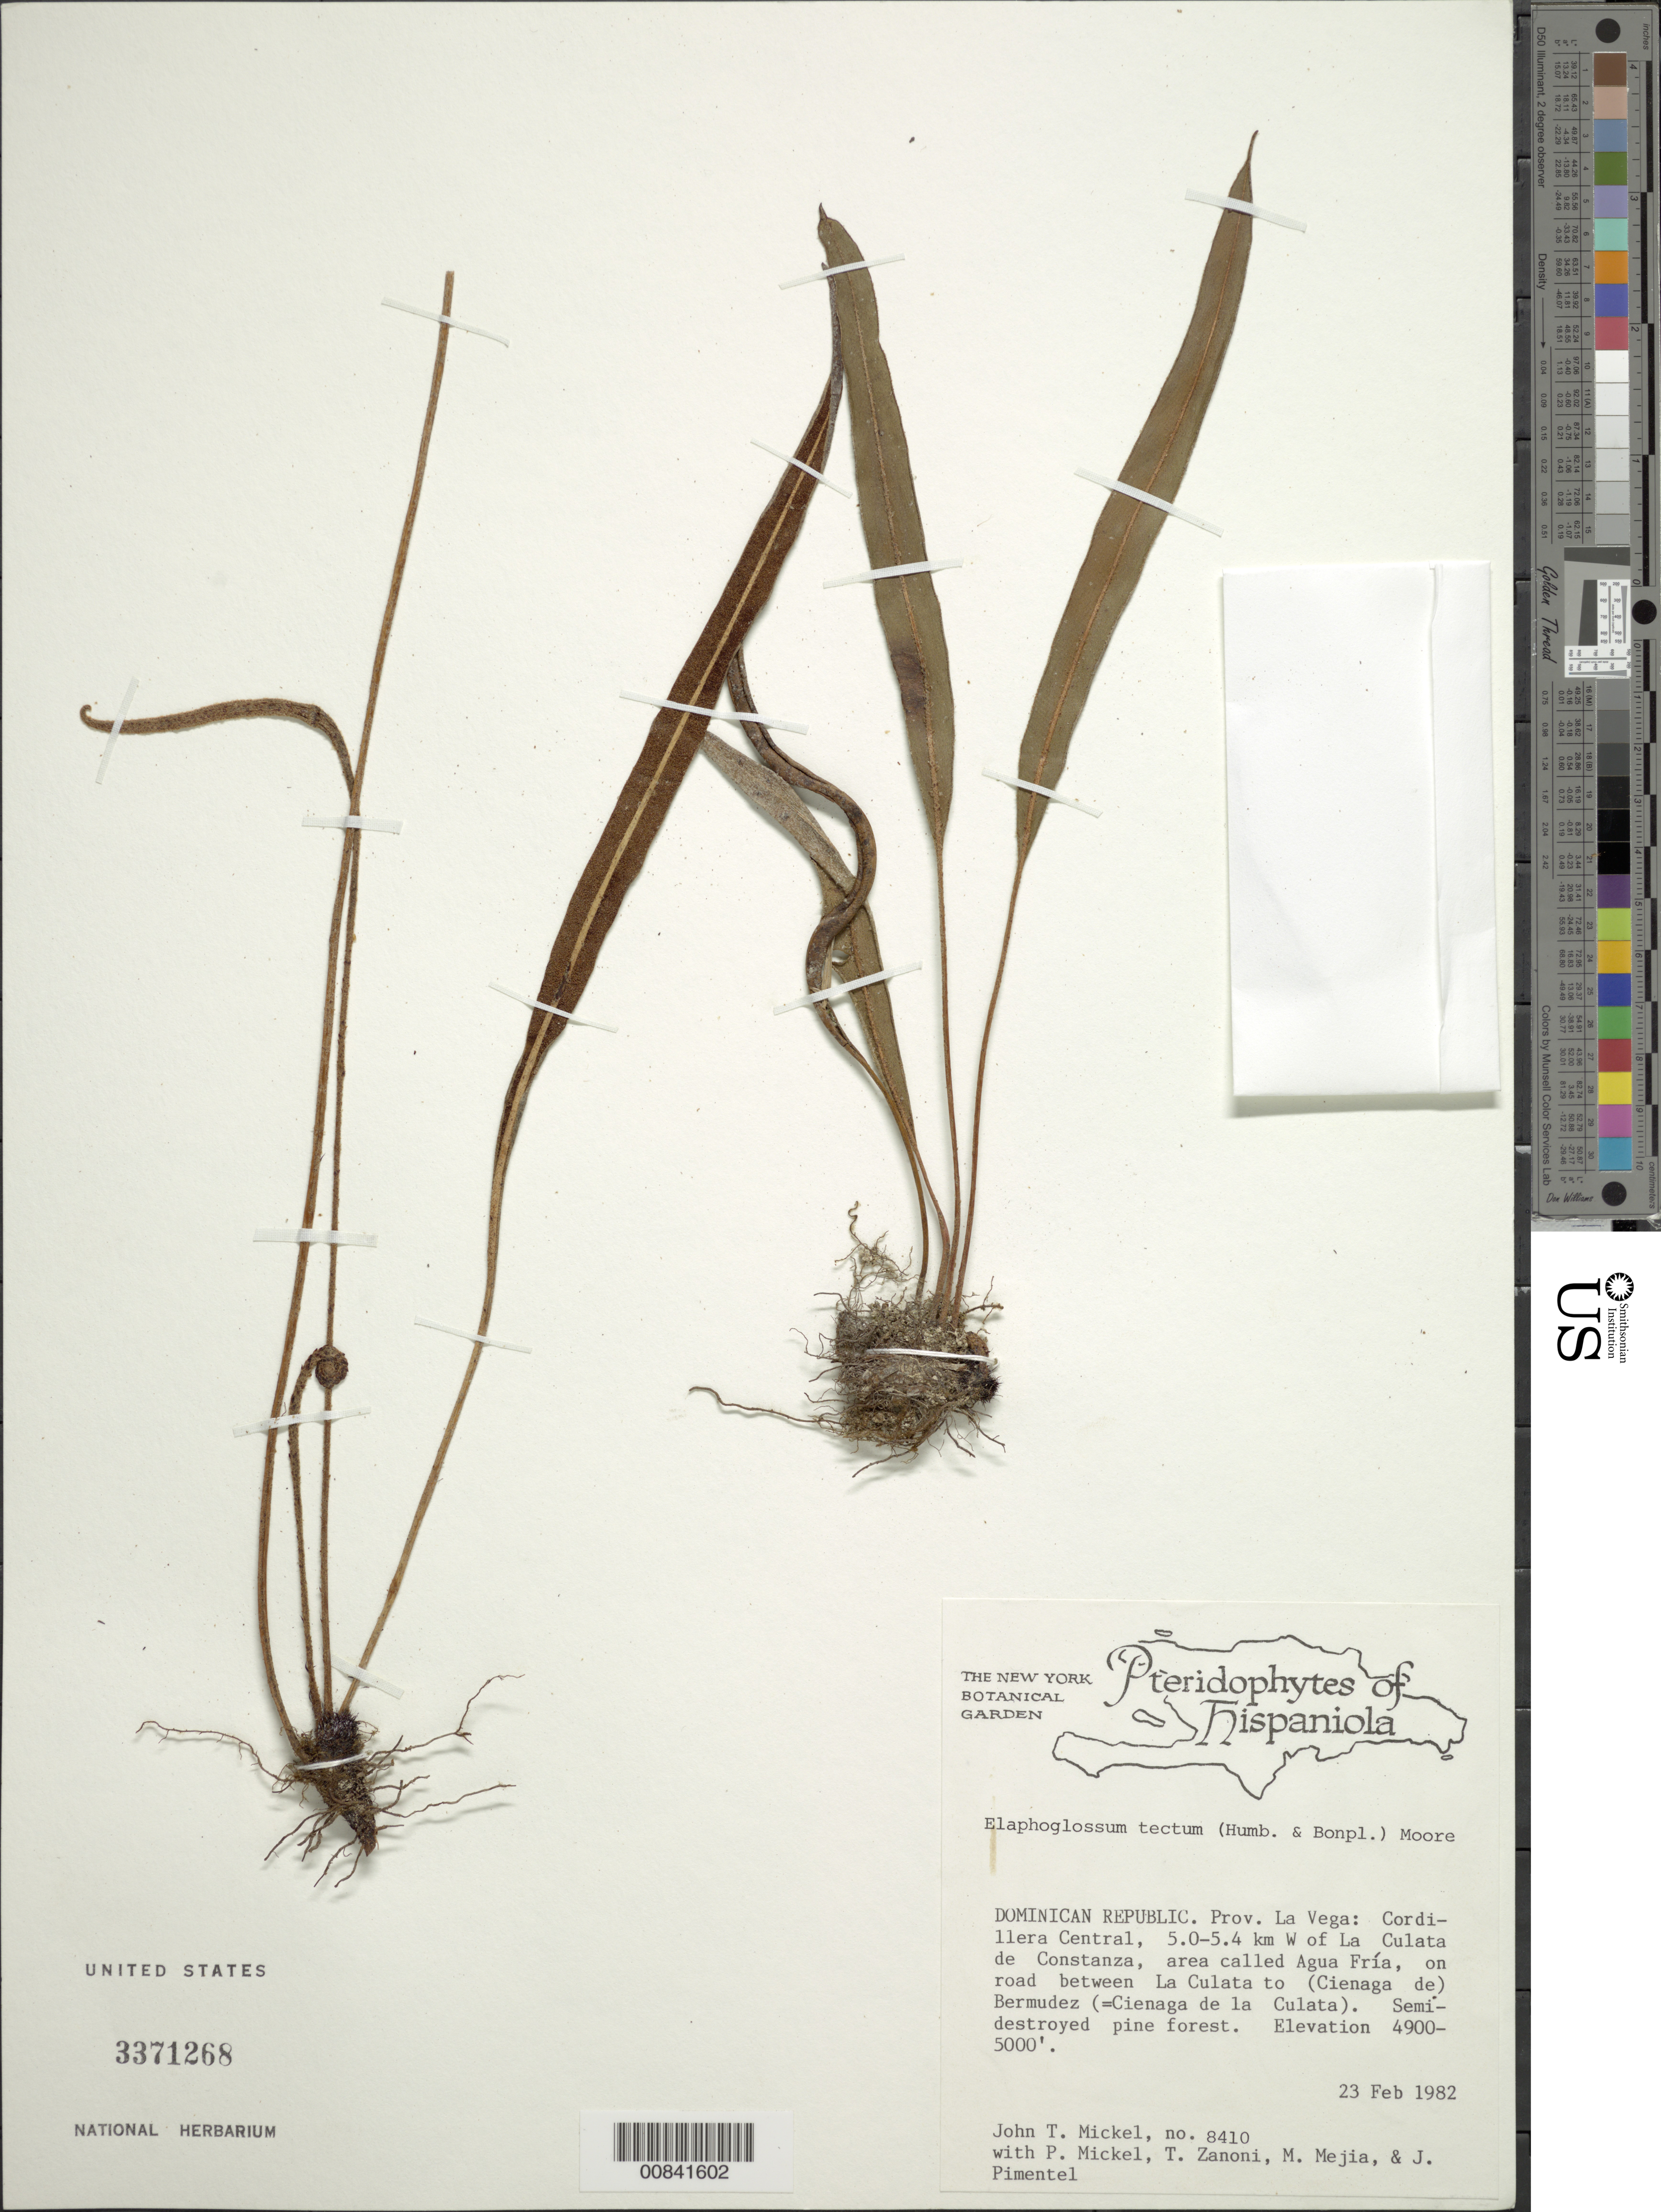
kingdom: Plantae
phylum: Tracheophyta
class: Polypodiopsida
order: Polypodiales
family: Dryopteridaceae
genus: Elaphoglossum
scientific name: Elaphoglossum tectum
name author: (Humb. & Bonpl.) Moore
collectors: J. T. Mickel, P. Mickel, T. A. Zanoni, M. Mejia & J. Pimentel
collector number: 8410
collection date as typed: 23 Feb 1982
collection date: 1982-02-23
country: Dominican Republic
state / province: La Vega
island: Hispaniola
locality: Cordillera Central, 5.0-5.4 km W of La Culata de Constanza, area called Agua Fría, road between La Culata to (Cienaga de) Bermudez (=Cienega de la Culata)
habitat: Semi-destroyed pine forest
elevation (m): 1494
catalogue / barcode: US 3371268